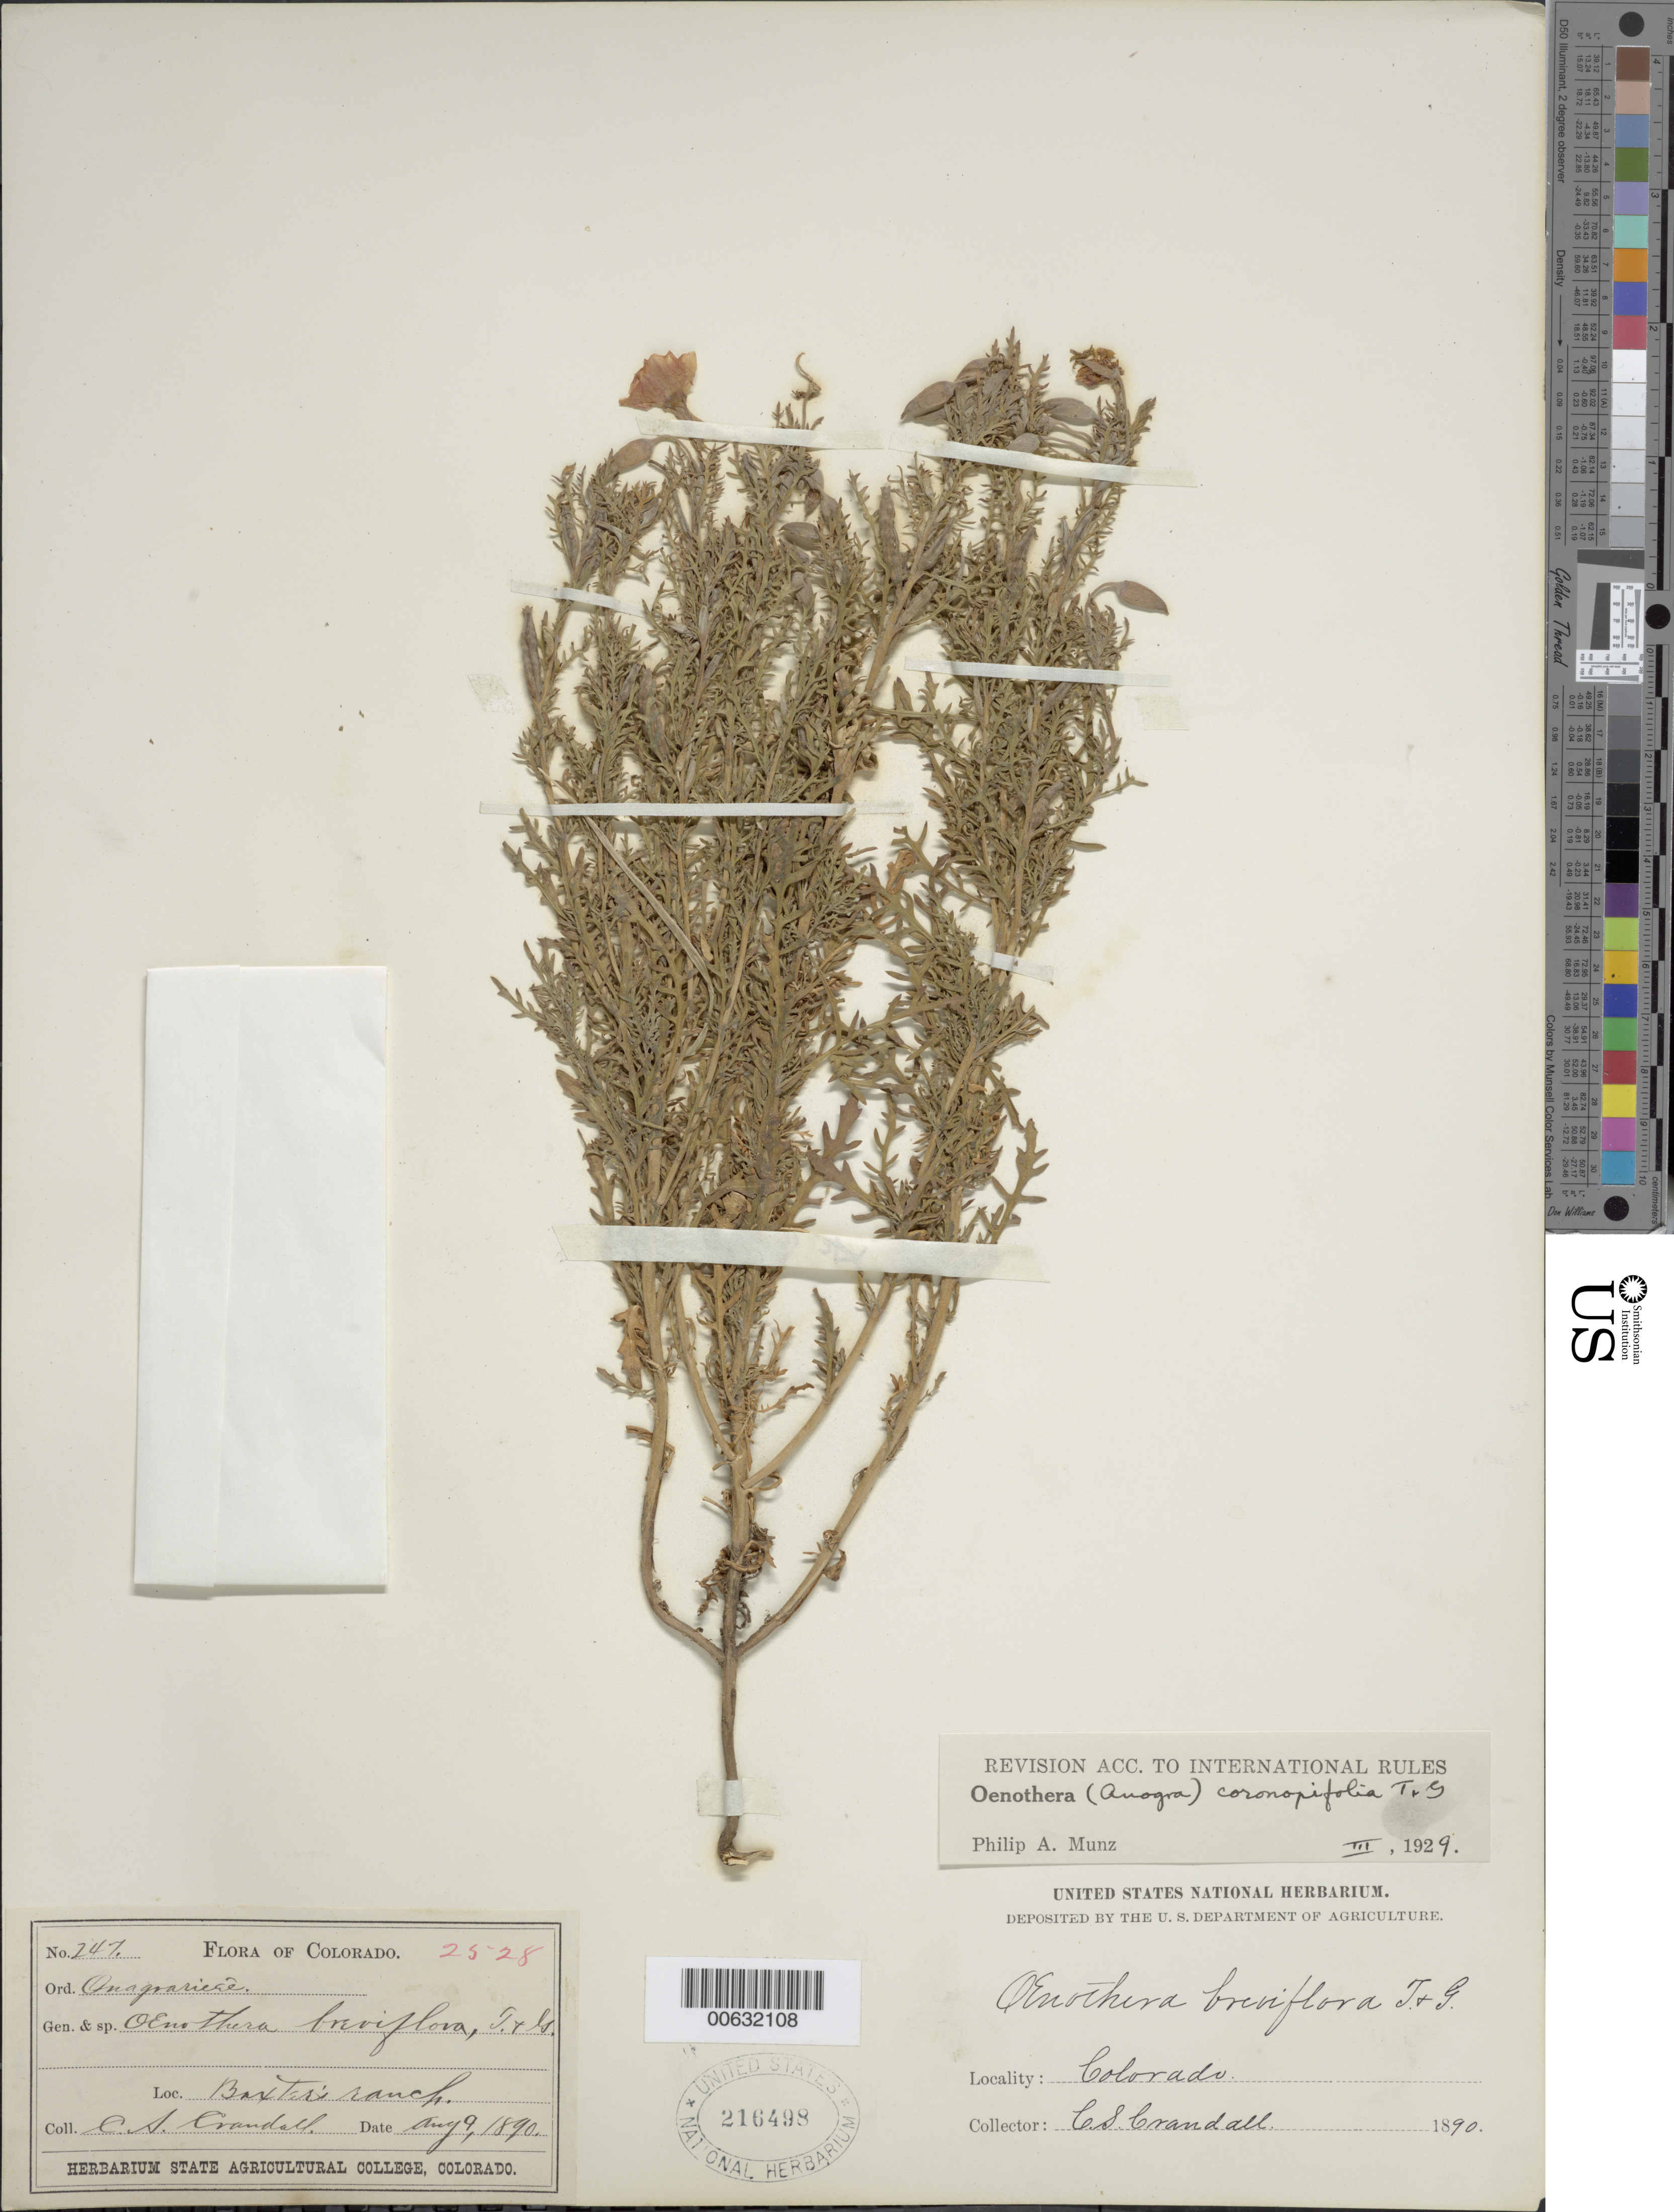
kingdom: Plantae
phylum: Tracheophyta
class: Magnoliopsida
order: Myrtales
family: Onagraceae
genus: Oenothera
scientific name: Oenothera coronopifolia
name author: Torr. & A. Gray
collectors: C. Crandall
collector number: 247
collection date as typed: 09 Aug 1890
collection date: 1890-08-09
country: United States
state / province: Colorado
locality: Baxter's ranch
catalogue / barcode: US 216498